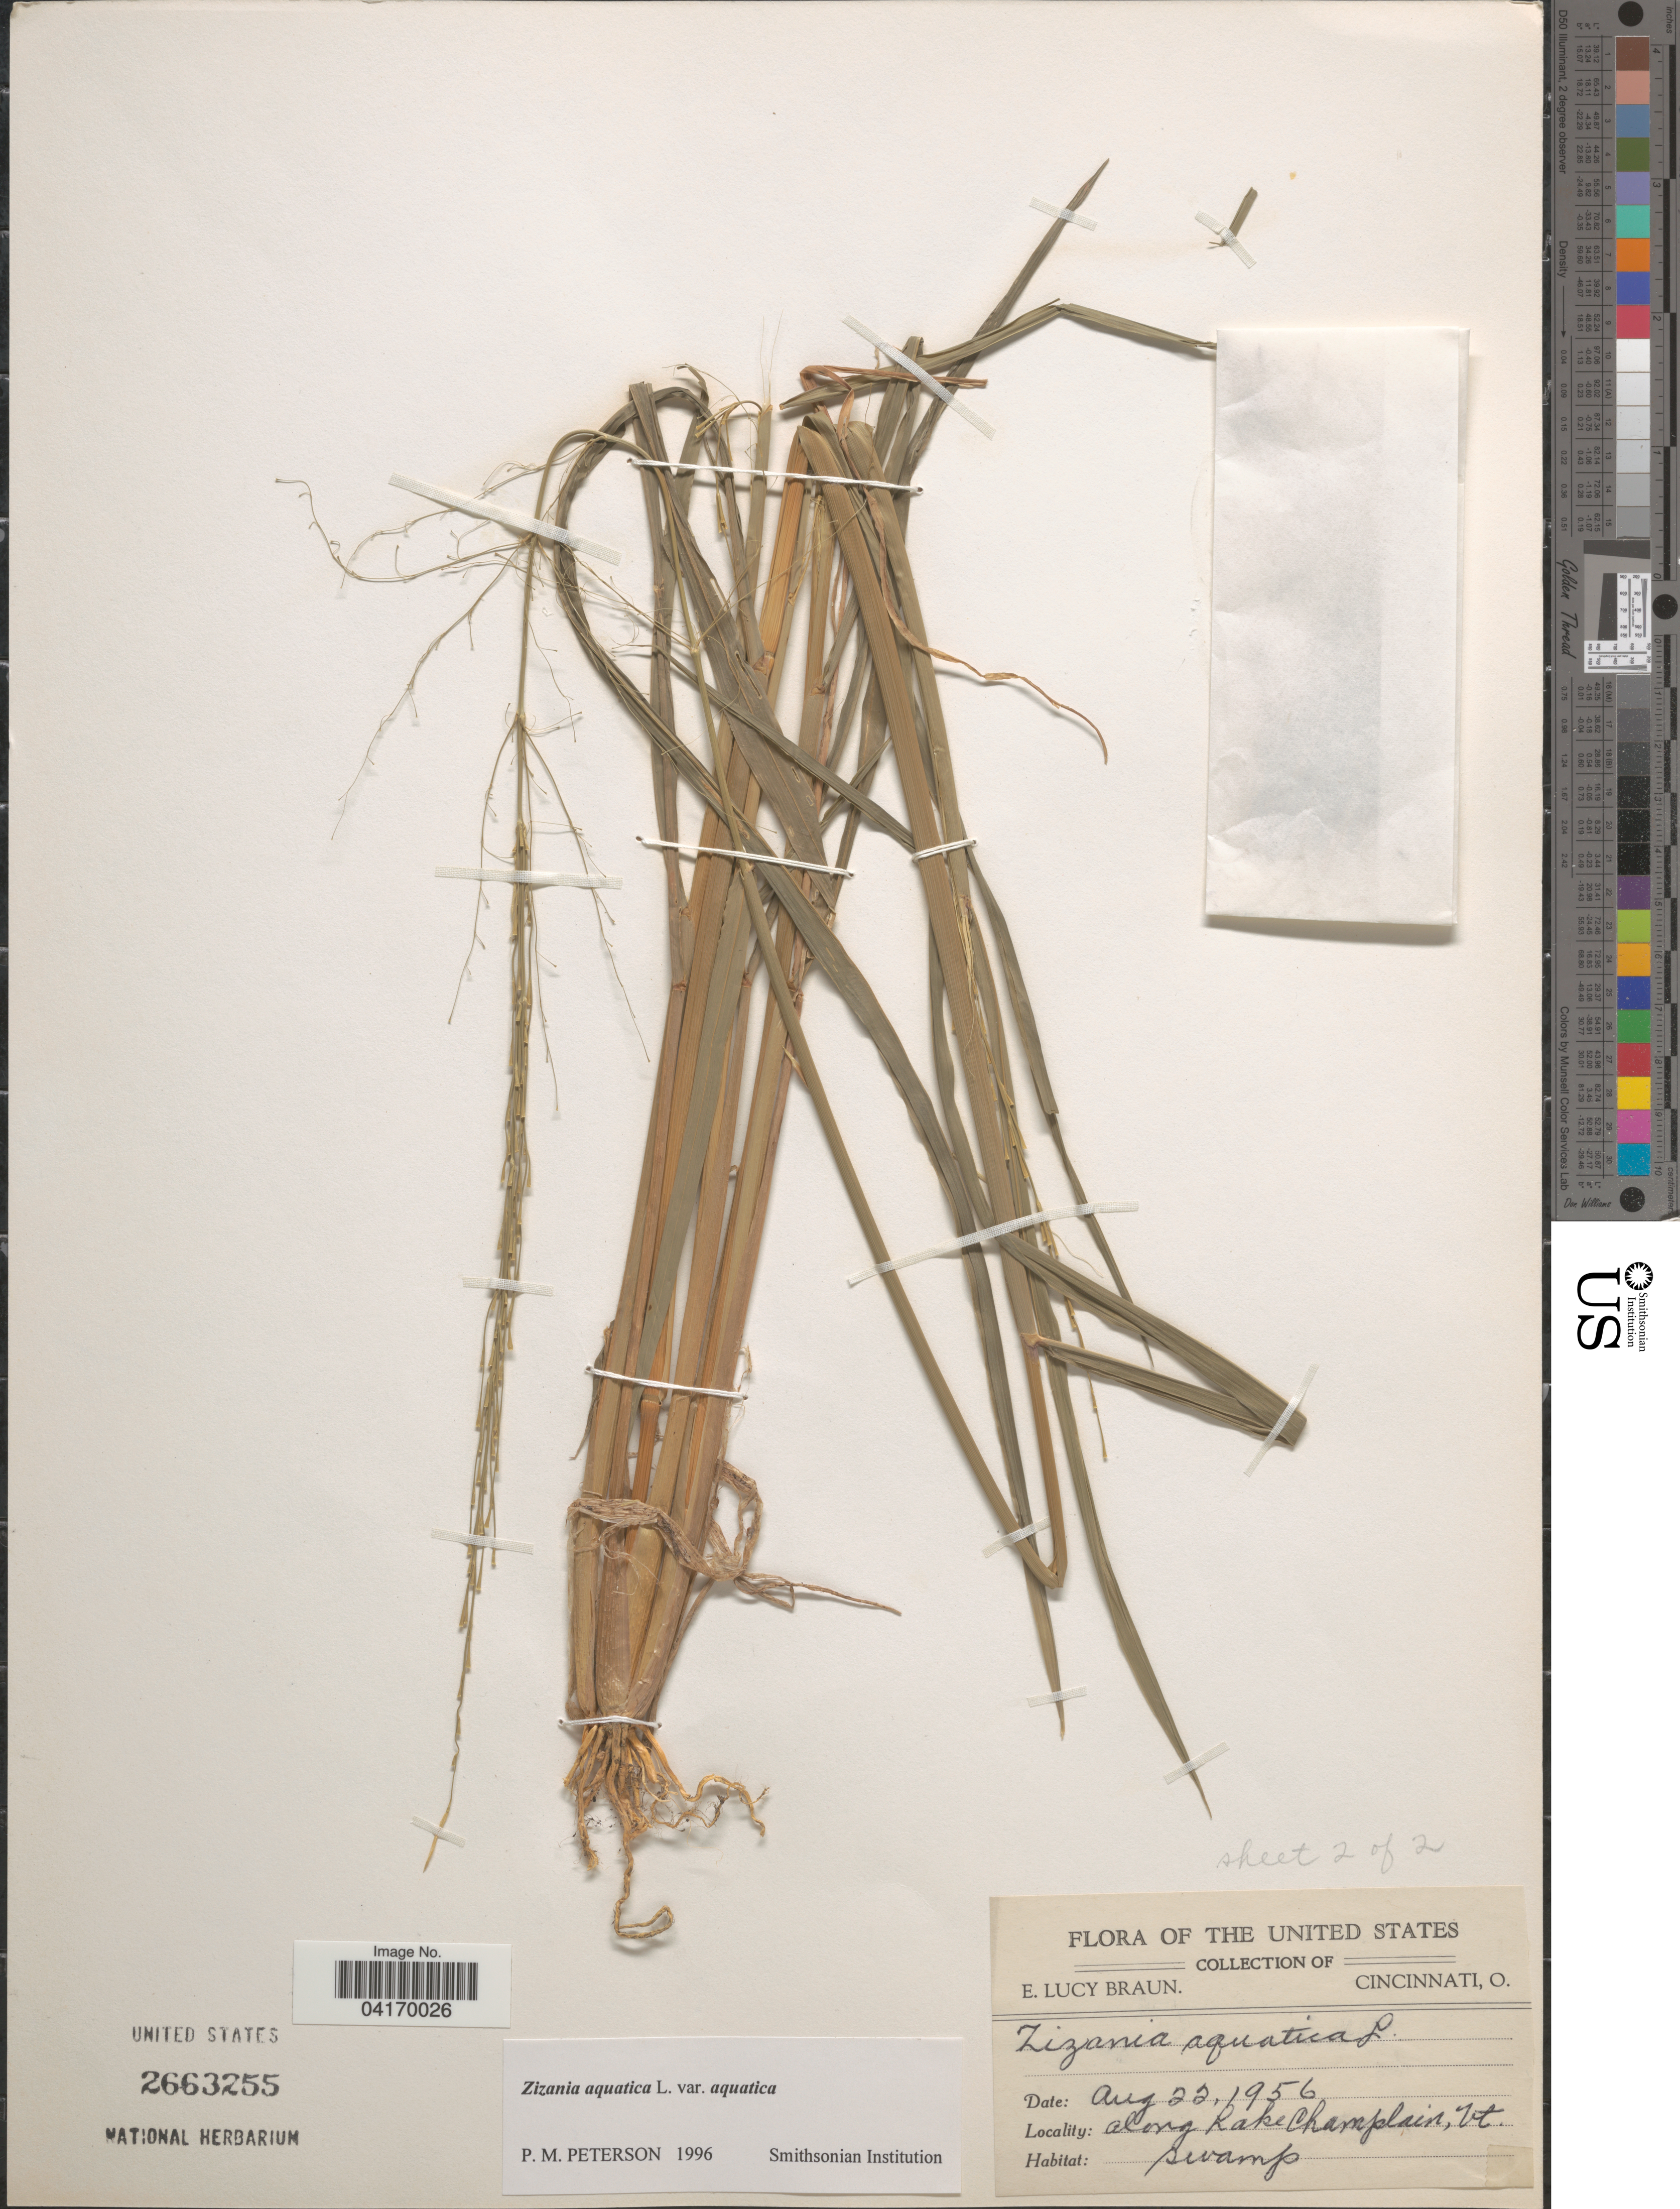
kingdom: Plantae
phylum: Tracheophyta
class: Liliopsida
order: Poales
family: Poaceae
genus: Zizania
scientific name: Zizania aquatica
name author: L.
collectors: E. L. Braun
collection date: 1956-08-22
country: United States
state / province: Vermont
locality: Along Lake Champlain.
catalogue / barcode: US 2663255